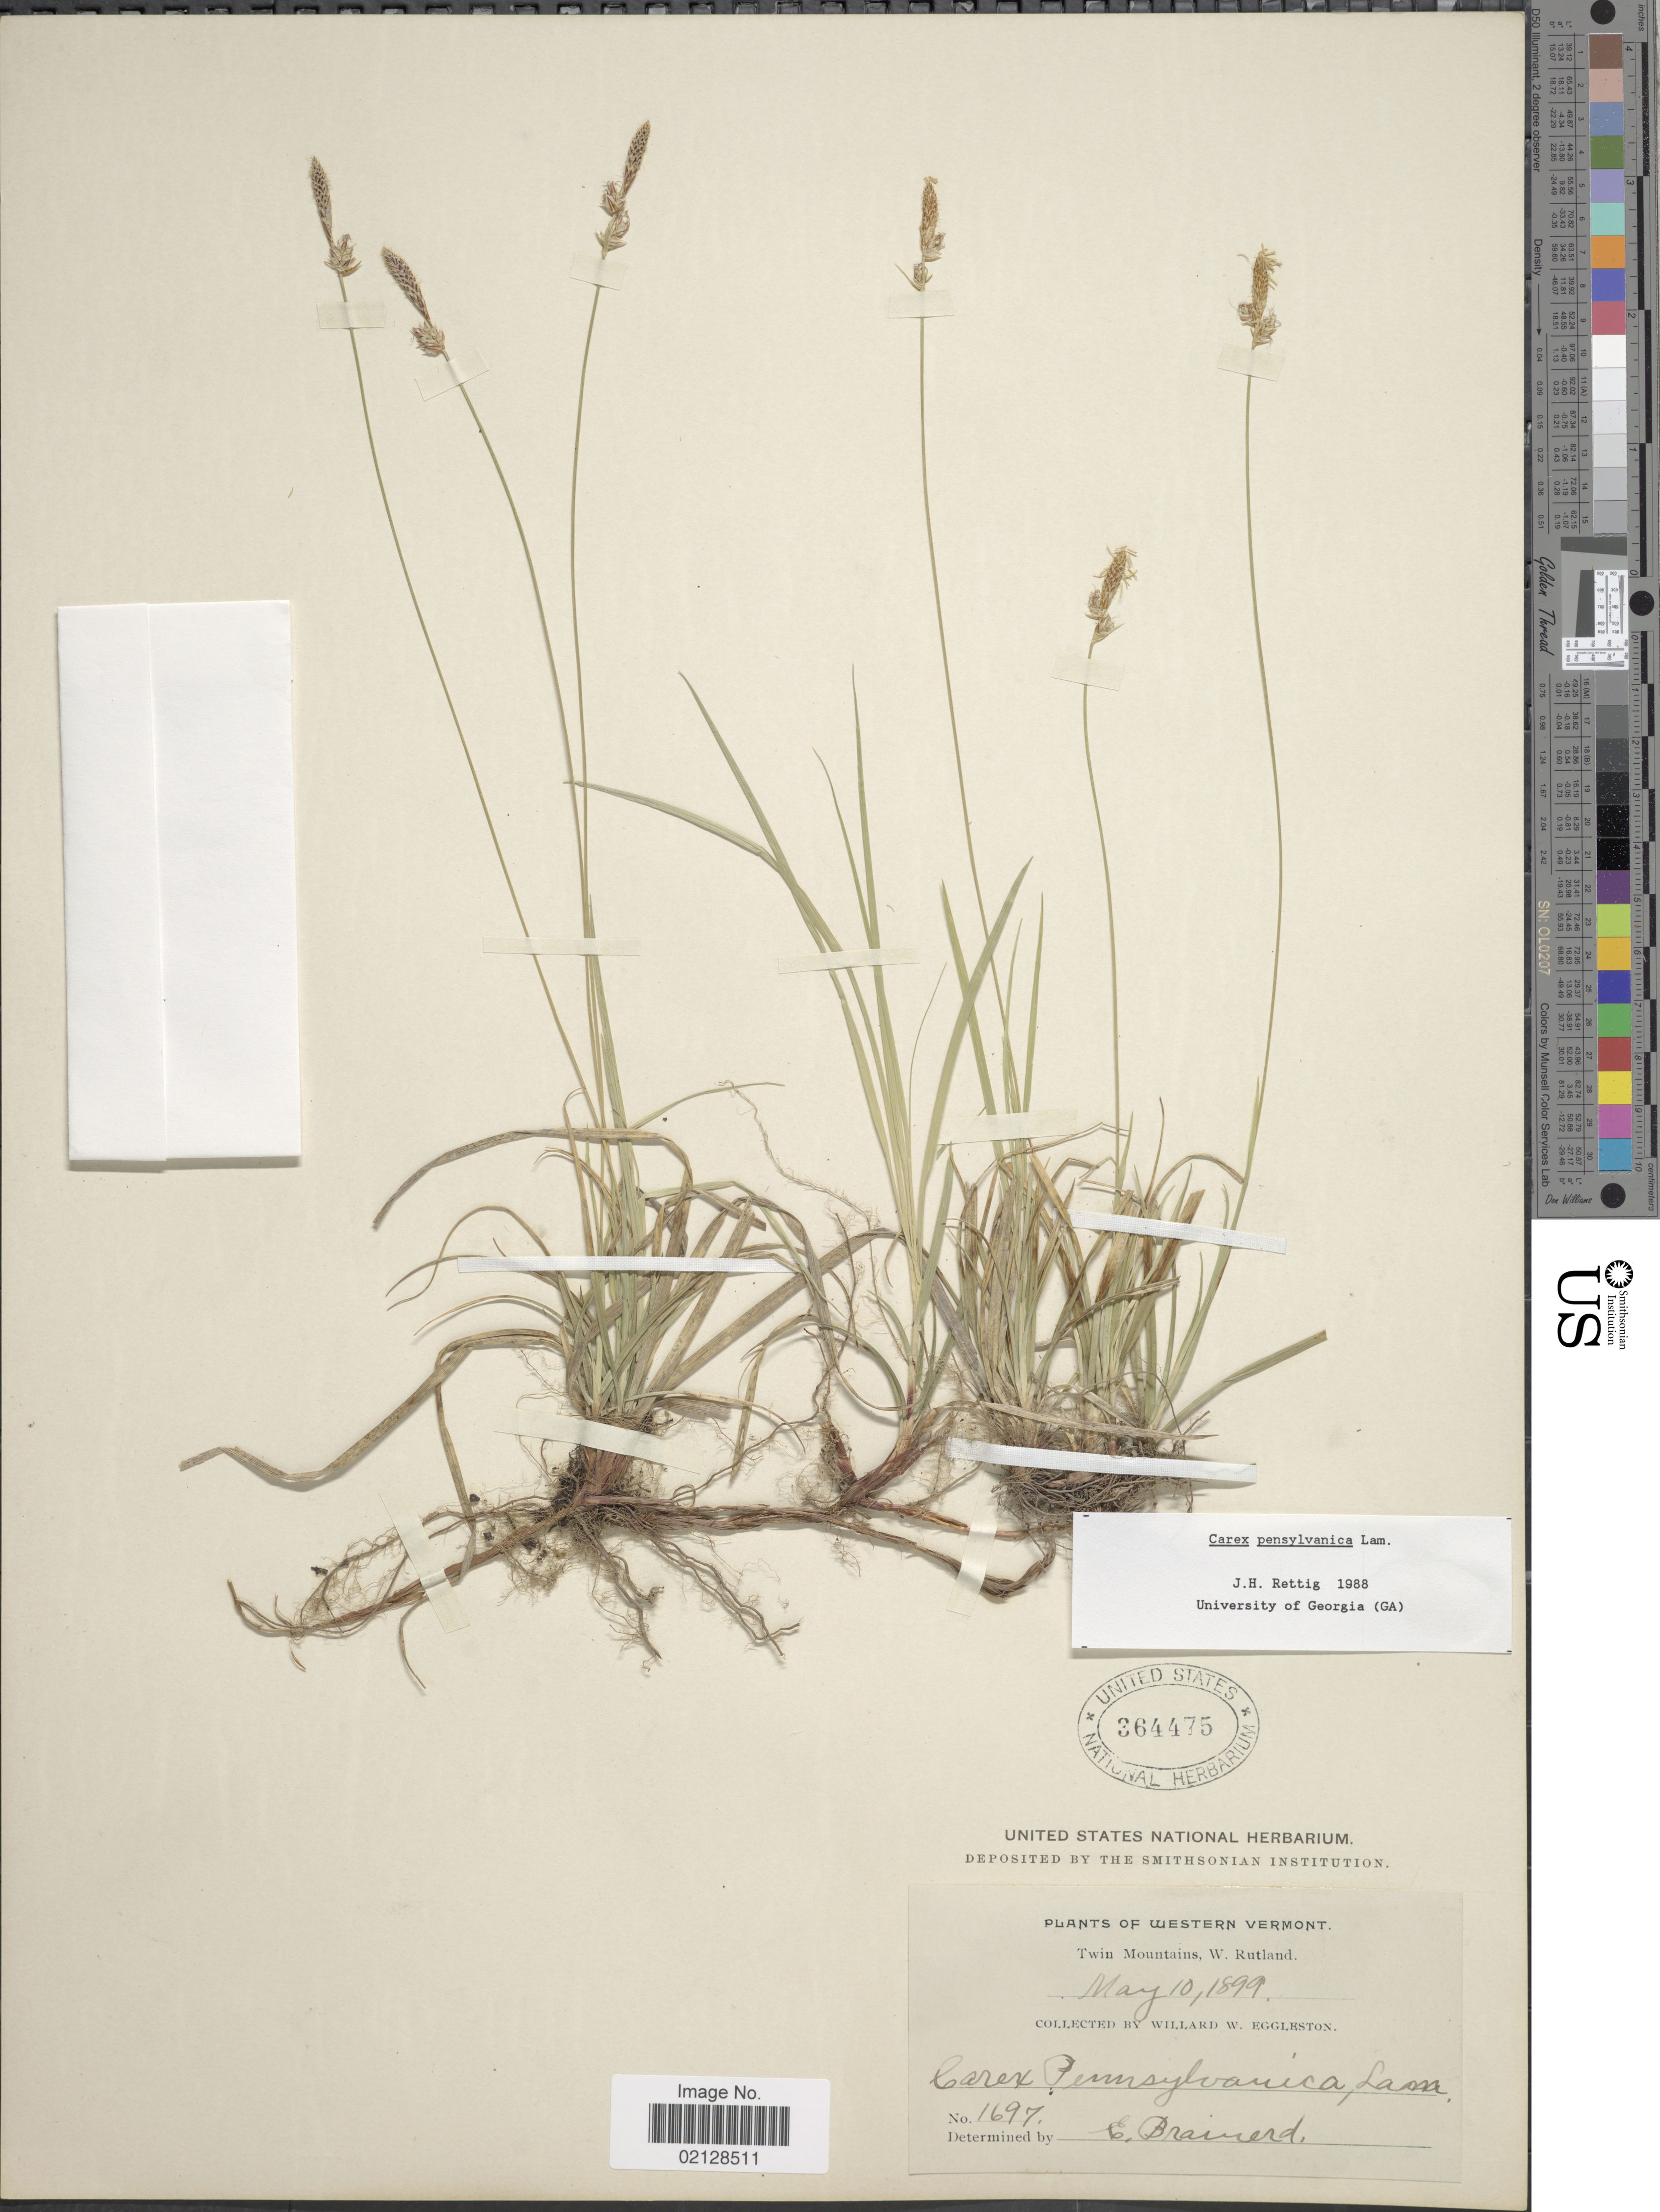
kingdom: Plantae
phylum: Tracheophyta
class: Liliopsida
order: Poales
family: Cyperaceae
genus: Carex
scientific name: Carex pensylvanica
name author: Lam.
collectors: W. W. Eggleston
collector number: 01697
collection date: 1899-05-10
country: United States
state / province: Vermont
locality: Western Vermont, Twin Mountains, W. Rutland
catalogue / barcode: US 364475